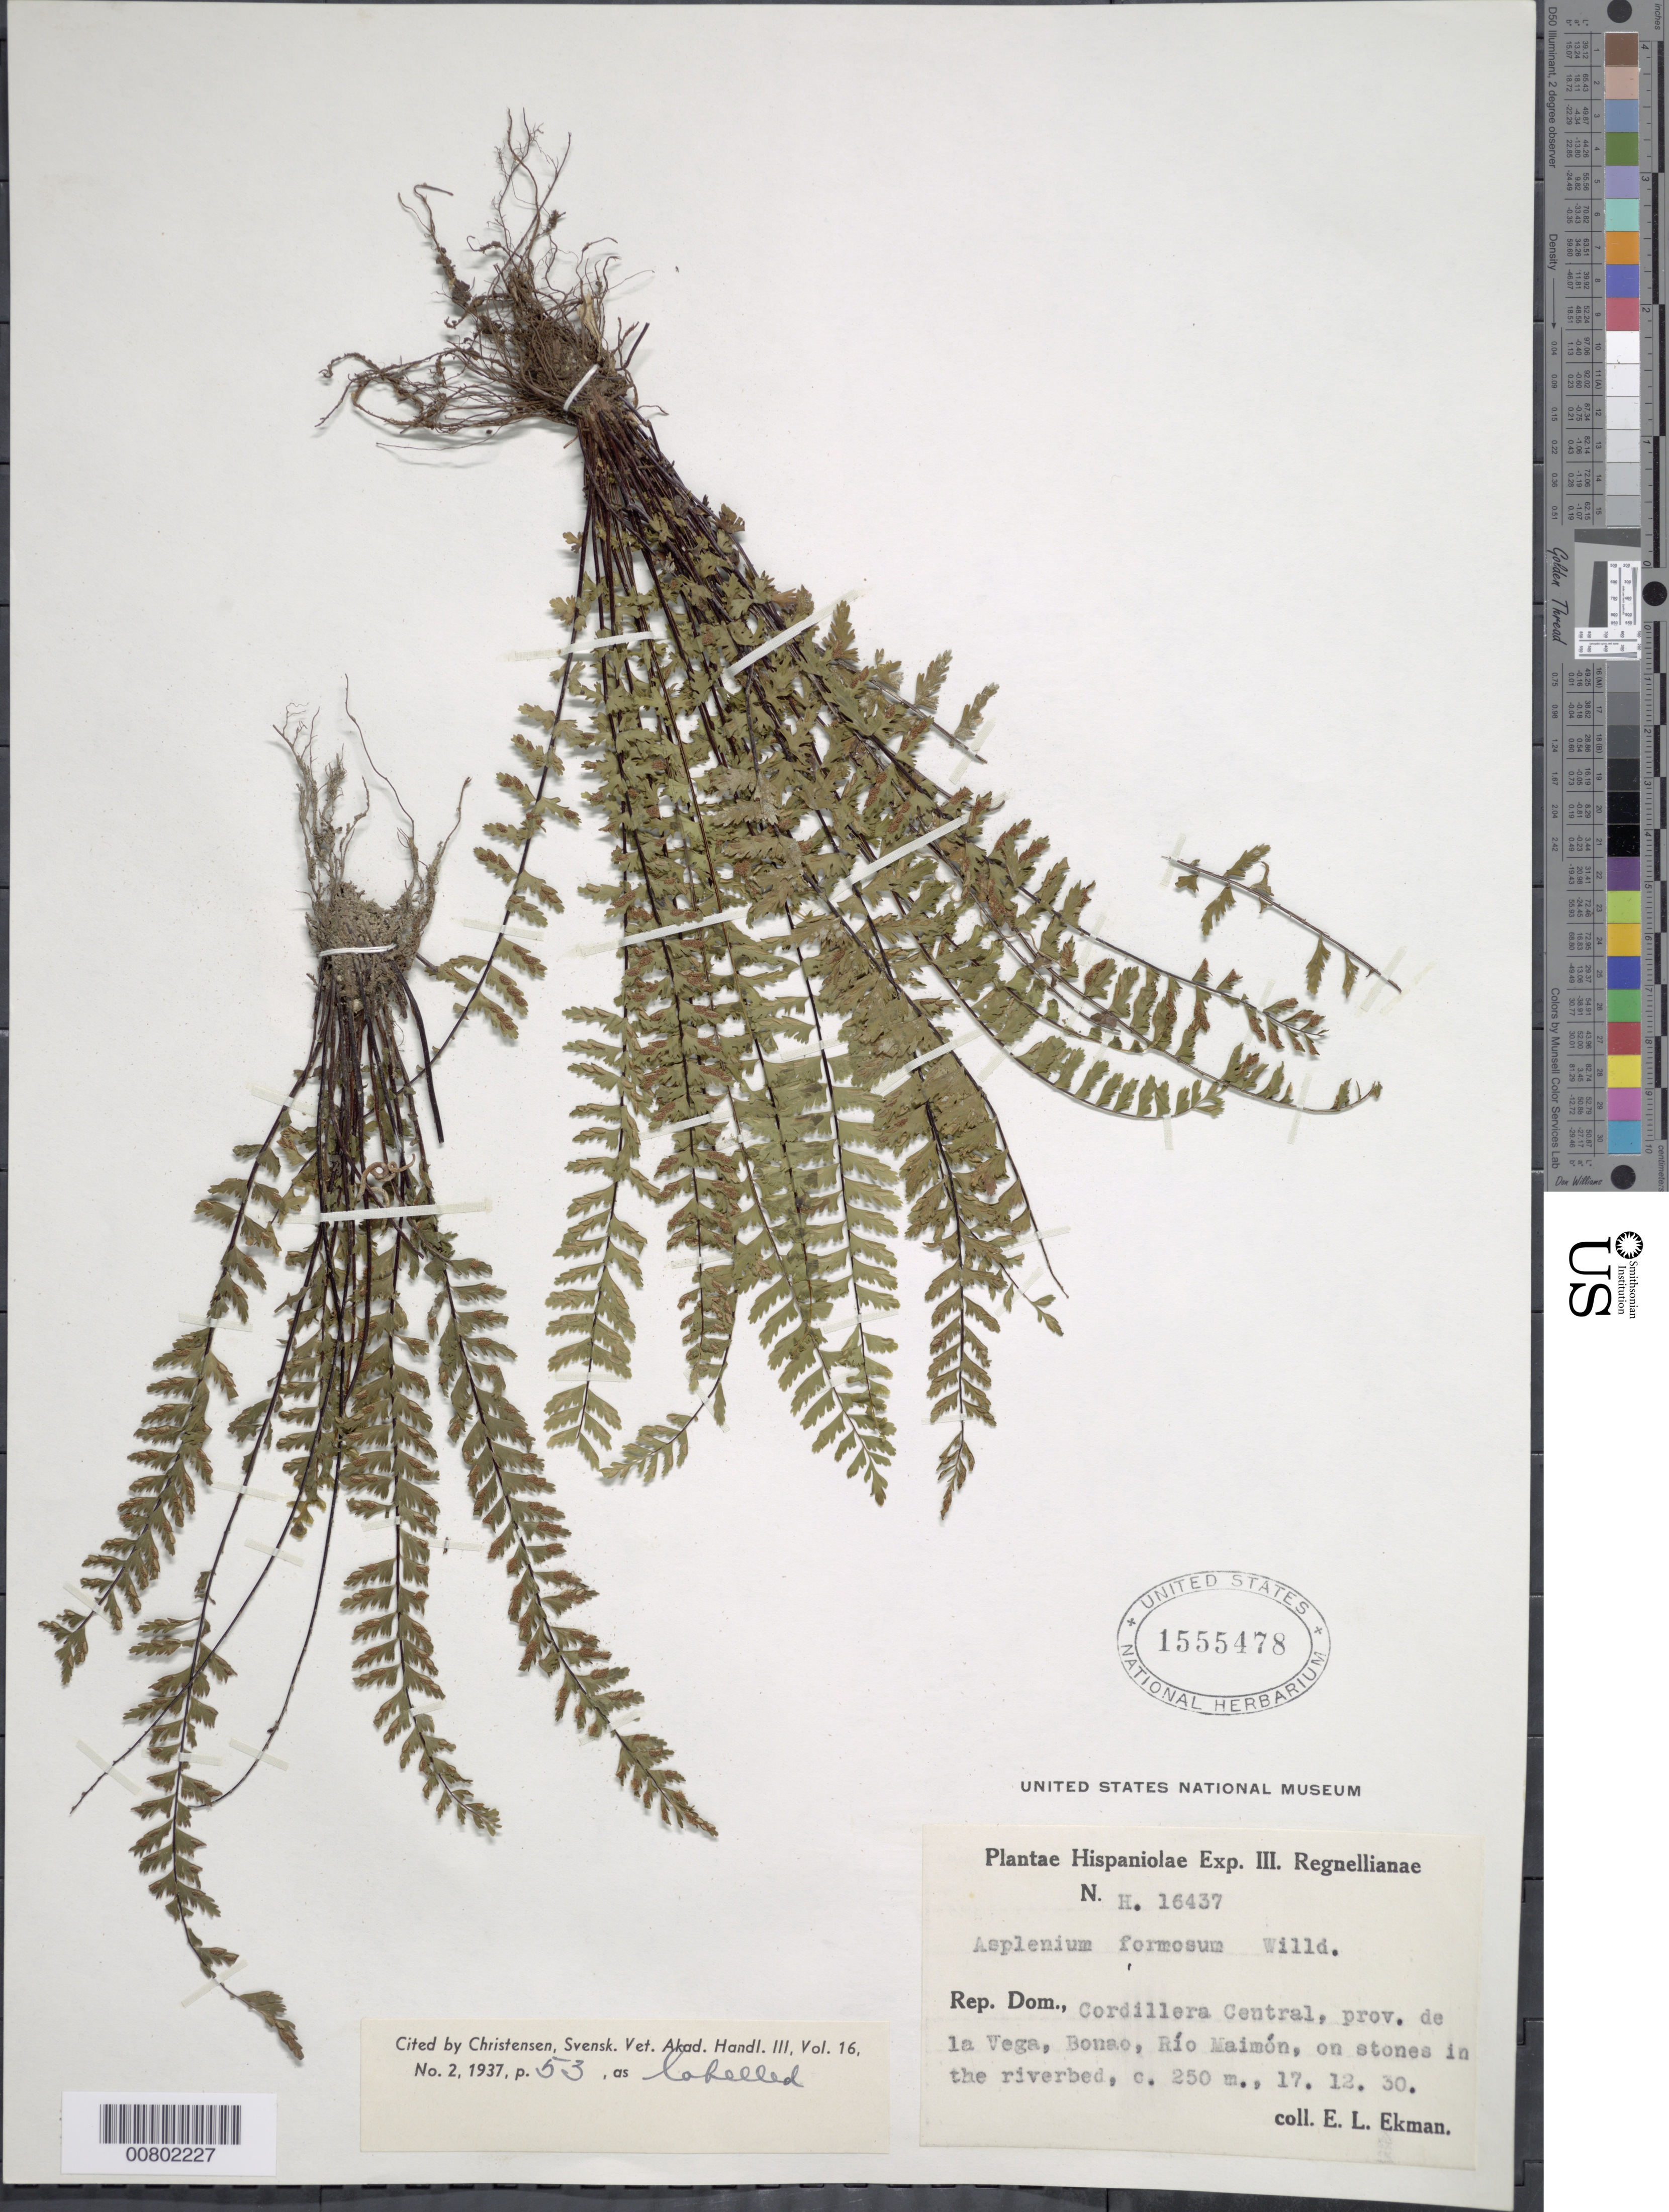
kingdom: Plantae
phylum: Tracheophyta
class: Polypodiopsida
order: Polypodiales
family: Aspleniaceae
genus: Asplenium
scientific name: Asplenium formosum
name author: Willd.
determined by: Christensen, C. F. A.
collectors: E. L. Ekman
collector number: H 16437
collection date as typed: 17 Dec 1920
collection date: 1920-12-17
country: Dominican Republic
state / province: La Vega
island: Hispaniola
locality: Cordillera Central, Bonao, Río Maimón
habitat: On stones in riverbed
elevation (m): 250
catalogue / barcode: US 1555478